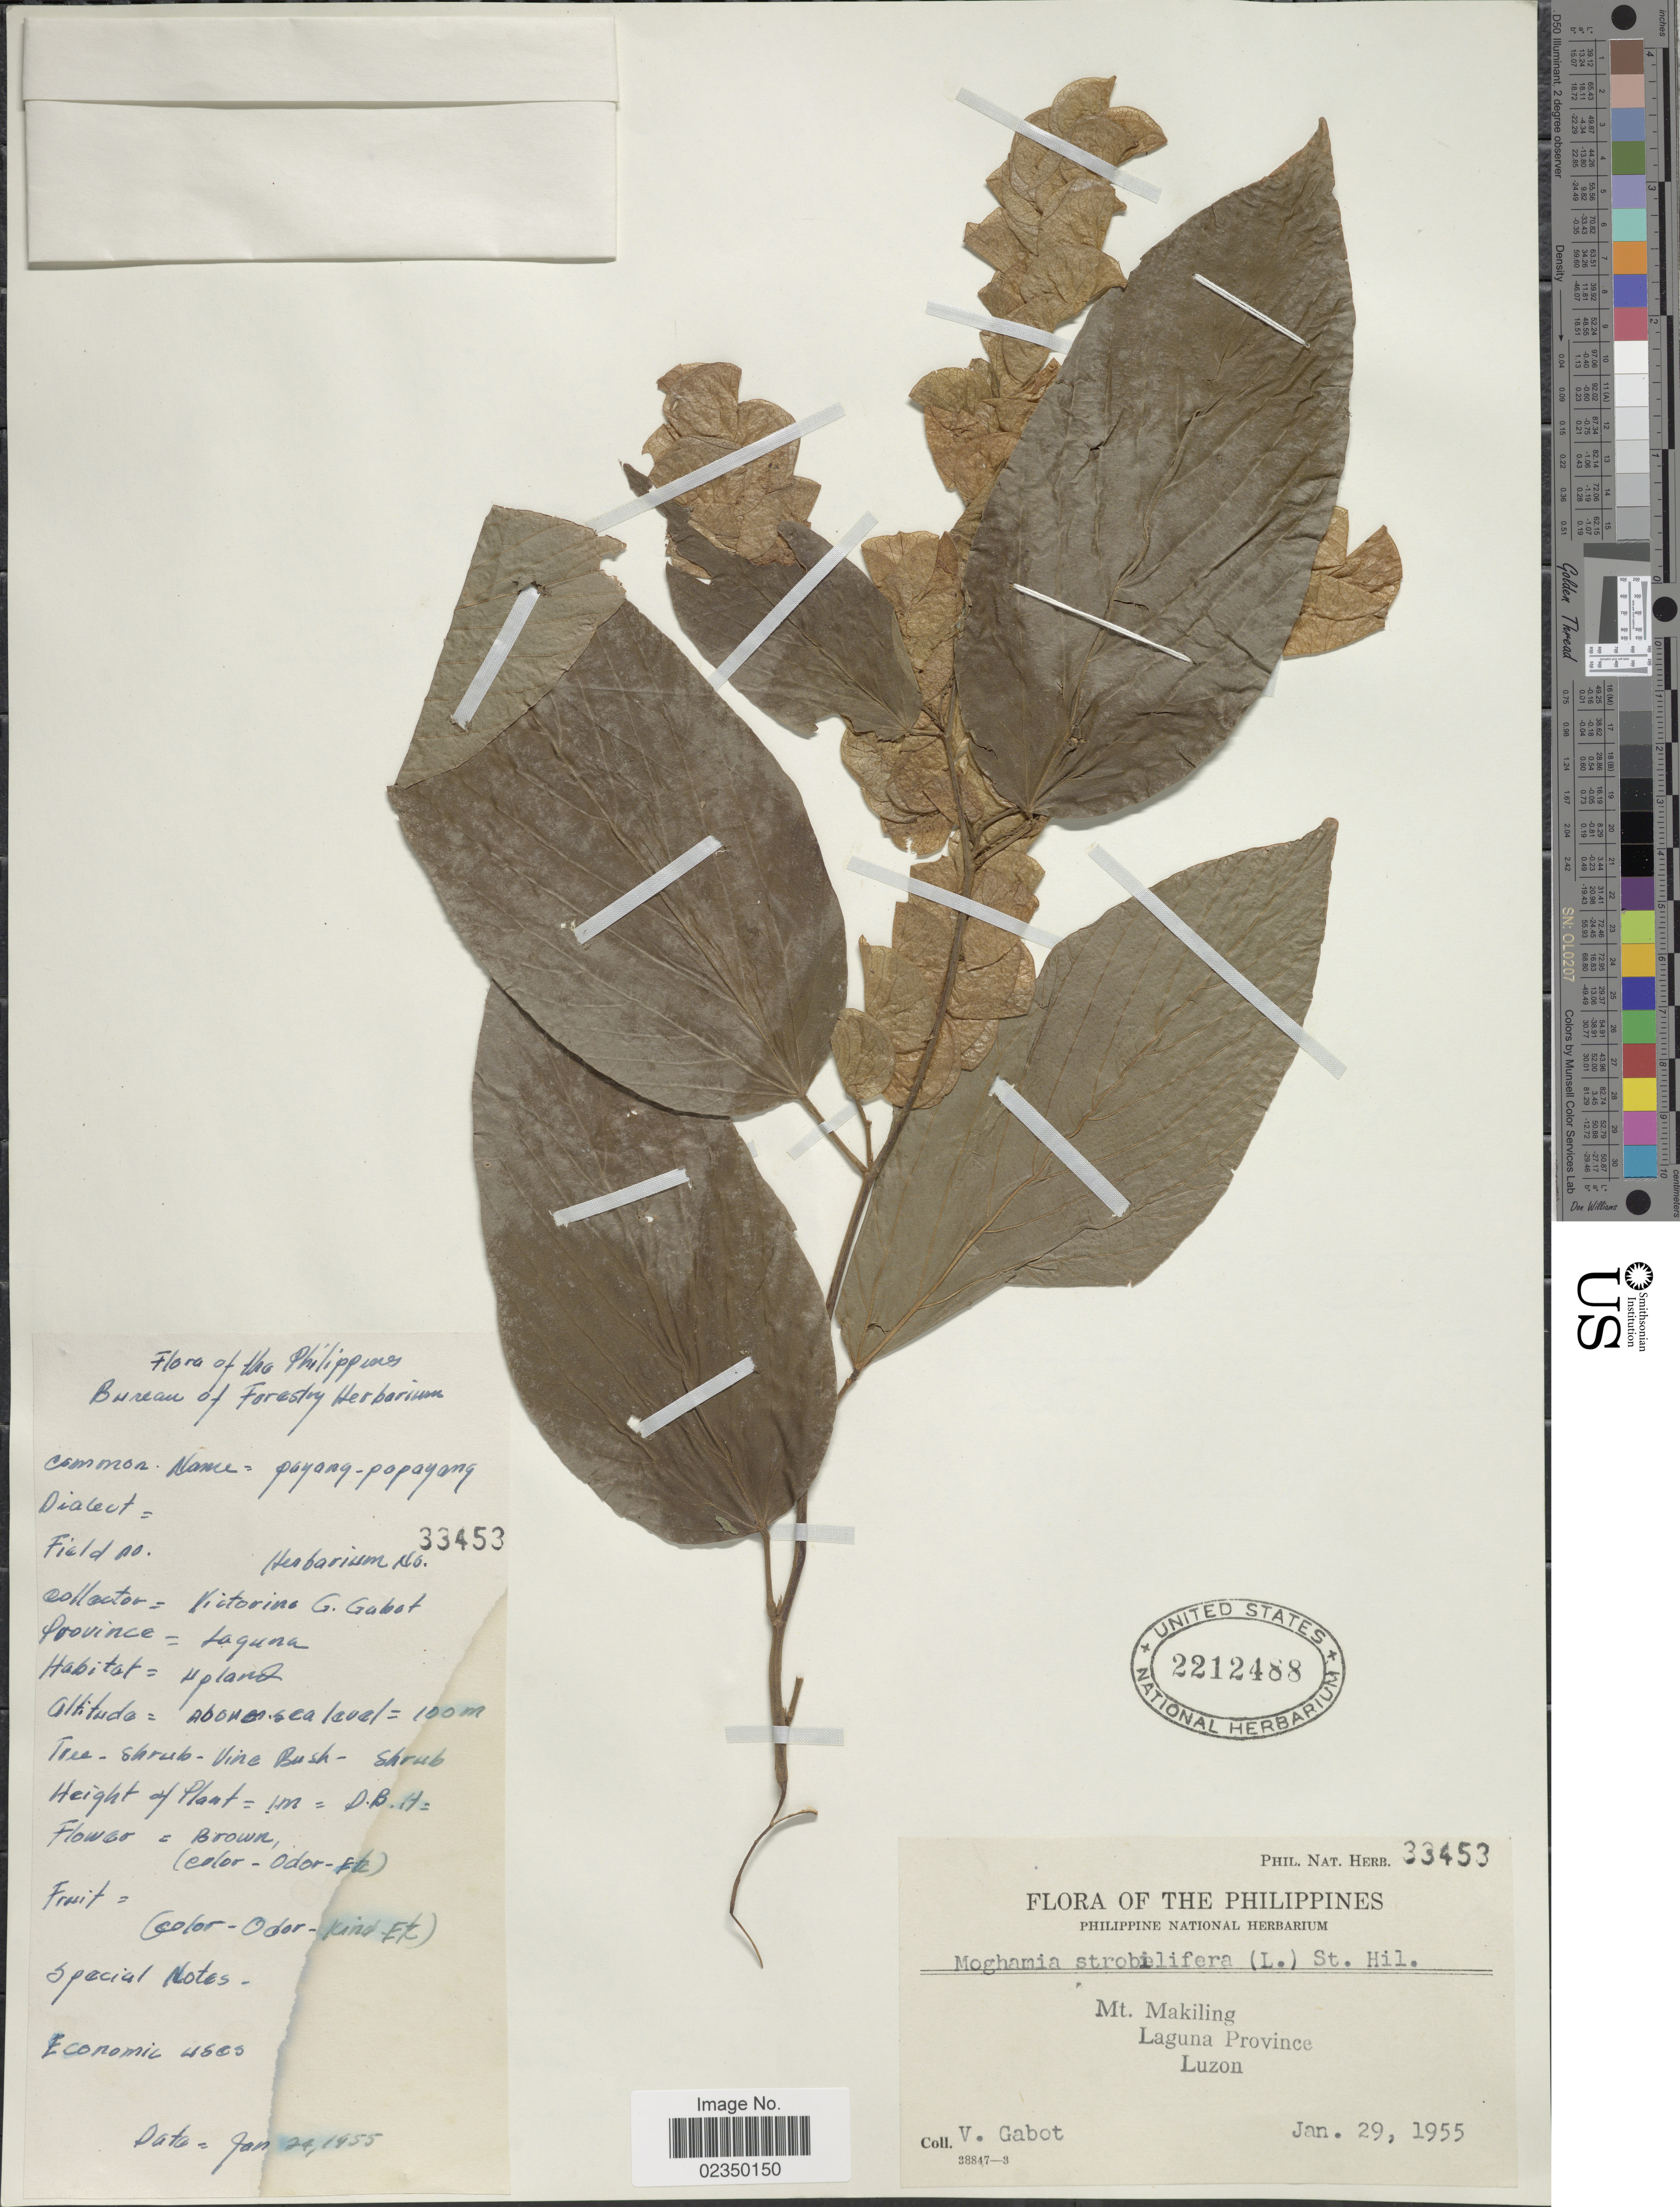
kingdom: Plantae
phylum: Tracheophyta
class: Magnoliopsida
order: Fabales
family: Fabaceae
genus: Flemingia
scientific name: Flemingia strobilifera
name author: (L.) W.T. Aiton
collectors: V. Gabot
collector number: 33453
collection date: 1955-01-29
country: Philippines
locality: Mt. Makiling, Laguna Province, Luzon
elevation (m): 100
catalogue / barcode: US 2212488